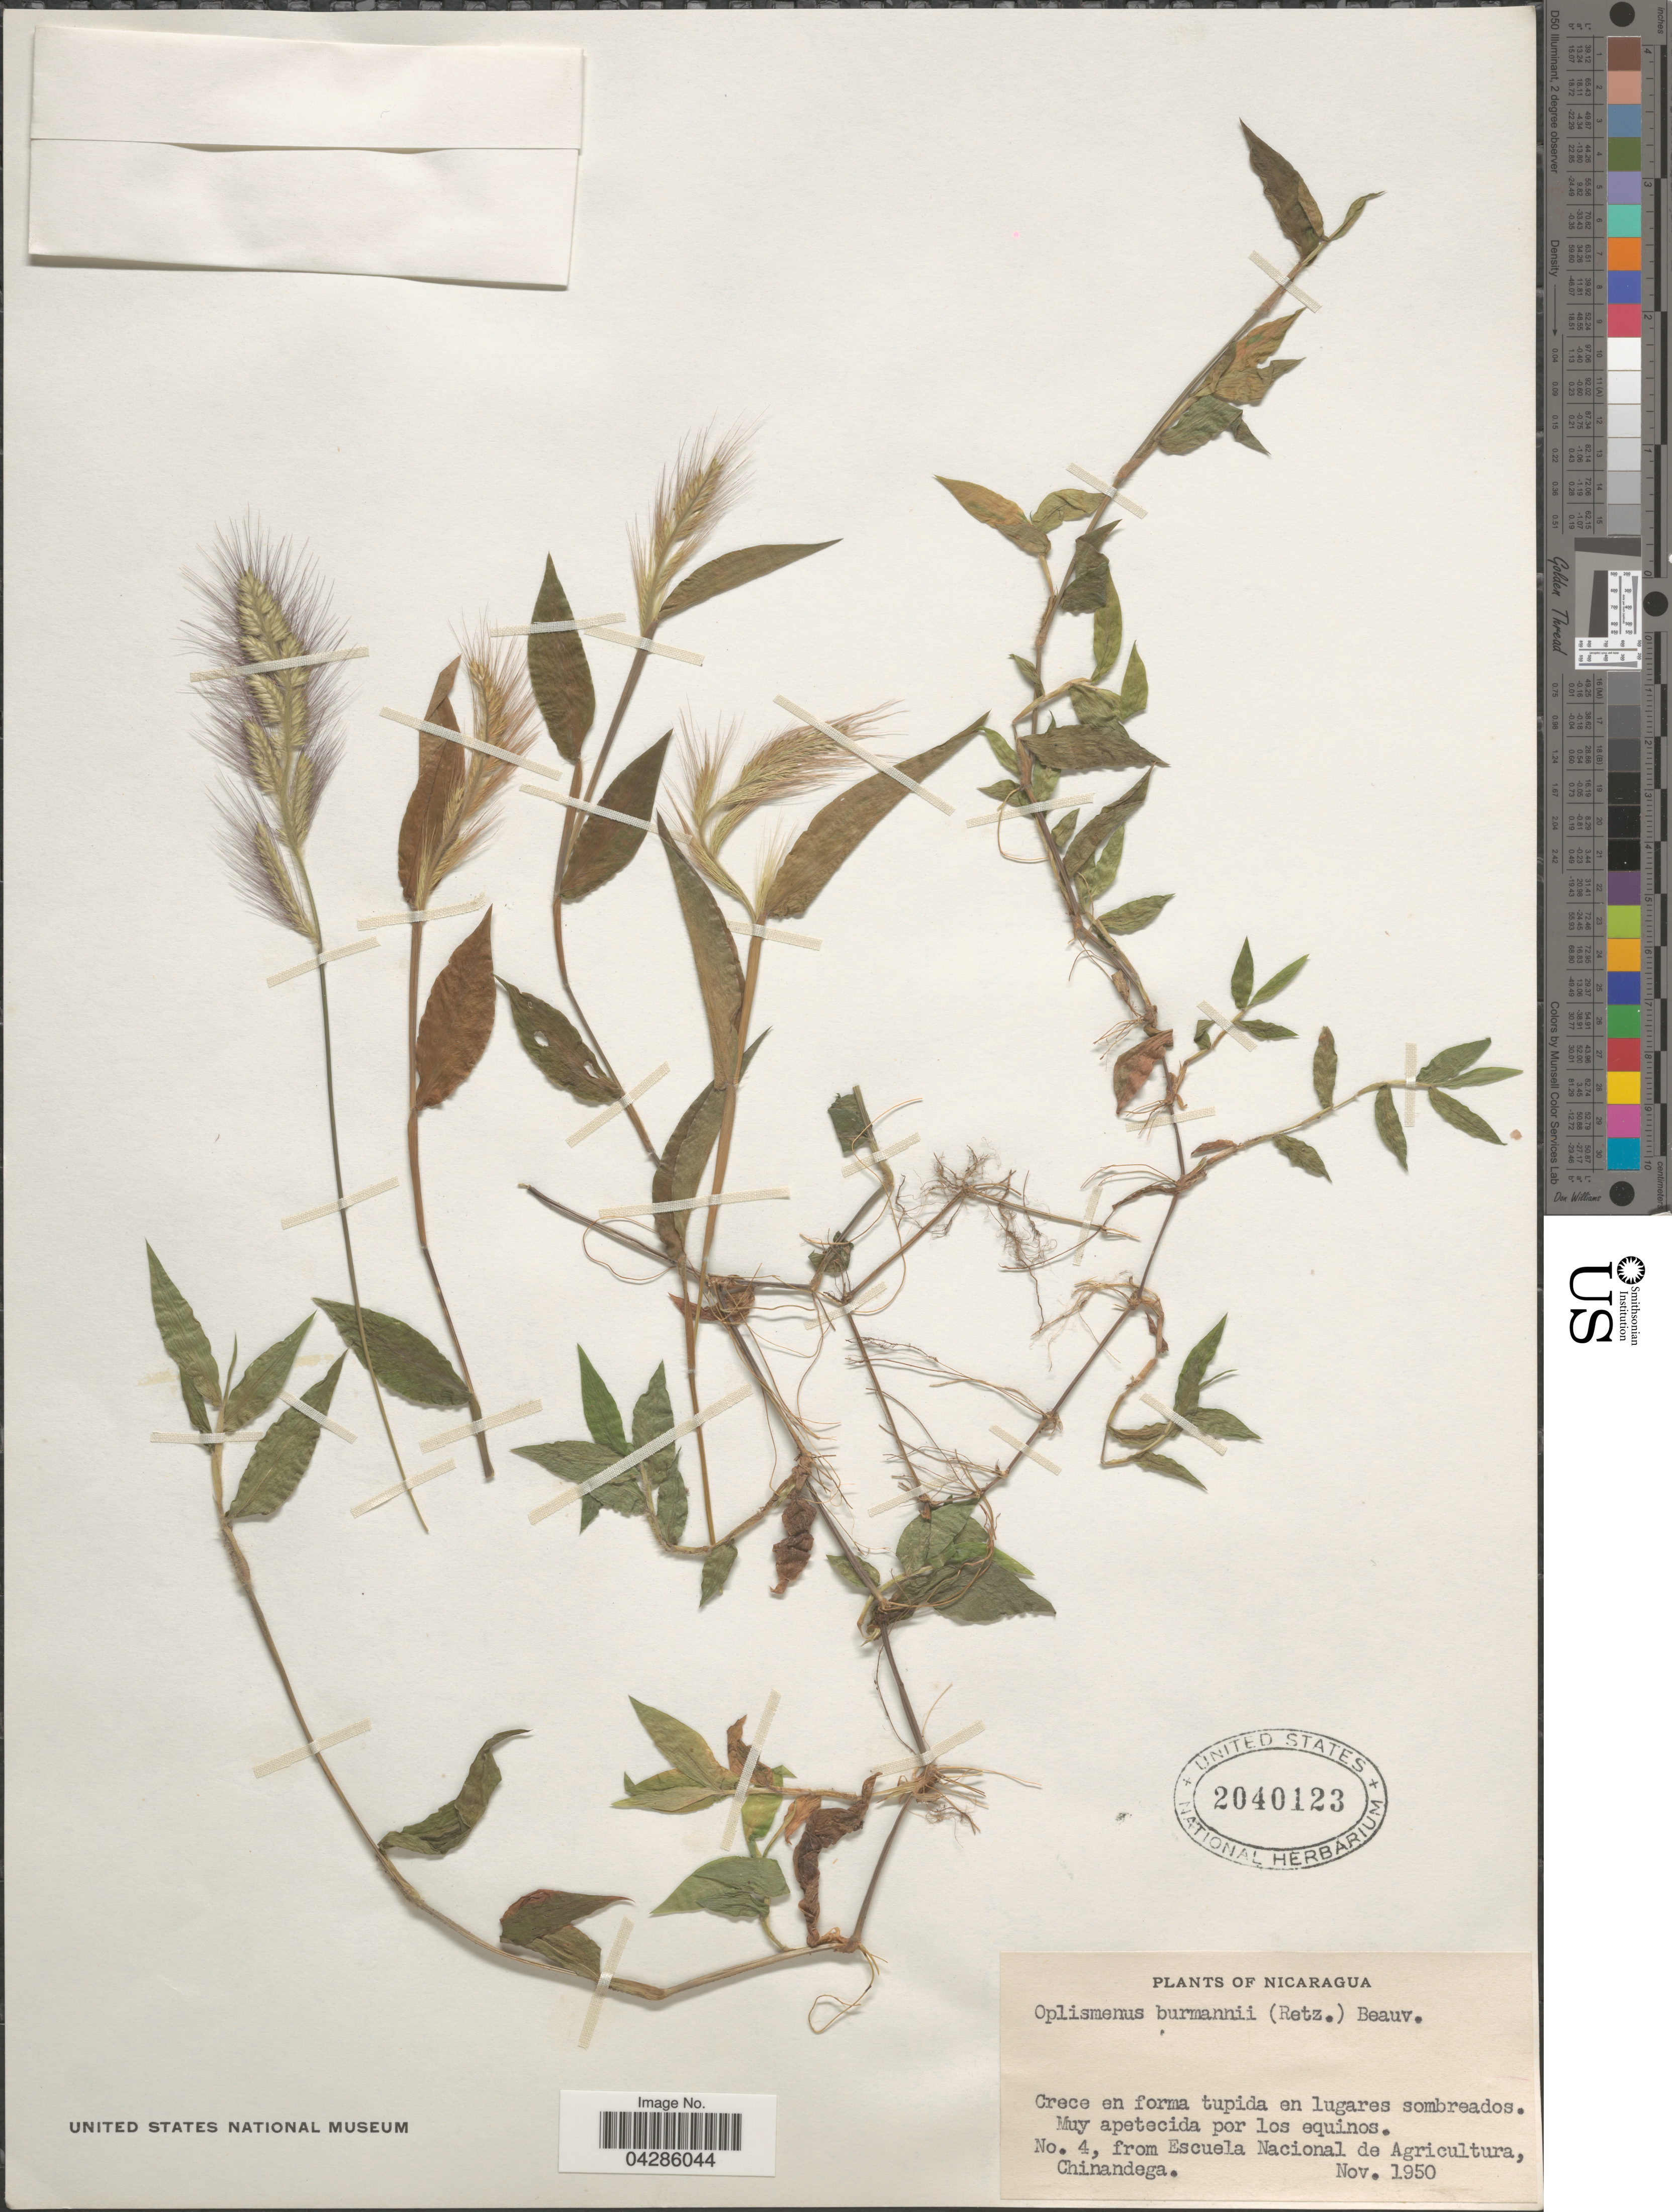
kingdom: Plantae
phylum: Tracheophyta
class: Liliopsida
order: Poales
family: Poaceae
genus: Oplismenus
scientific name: Oplismenus burmannii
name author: (Retz.) P. Beauv.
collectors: C. Escuela Nacional de Agricultura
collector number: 4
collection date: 1950-11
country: Nicaragua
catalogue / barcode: US 2040123